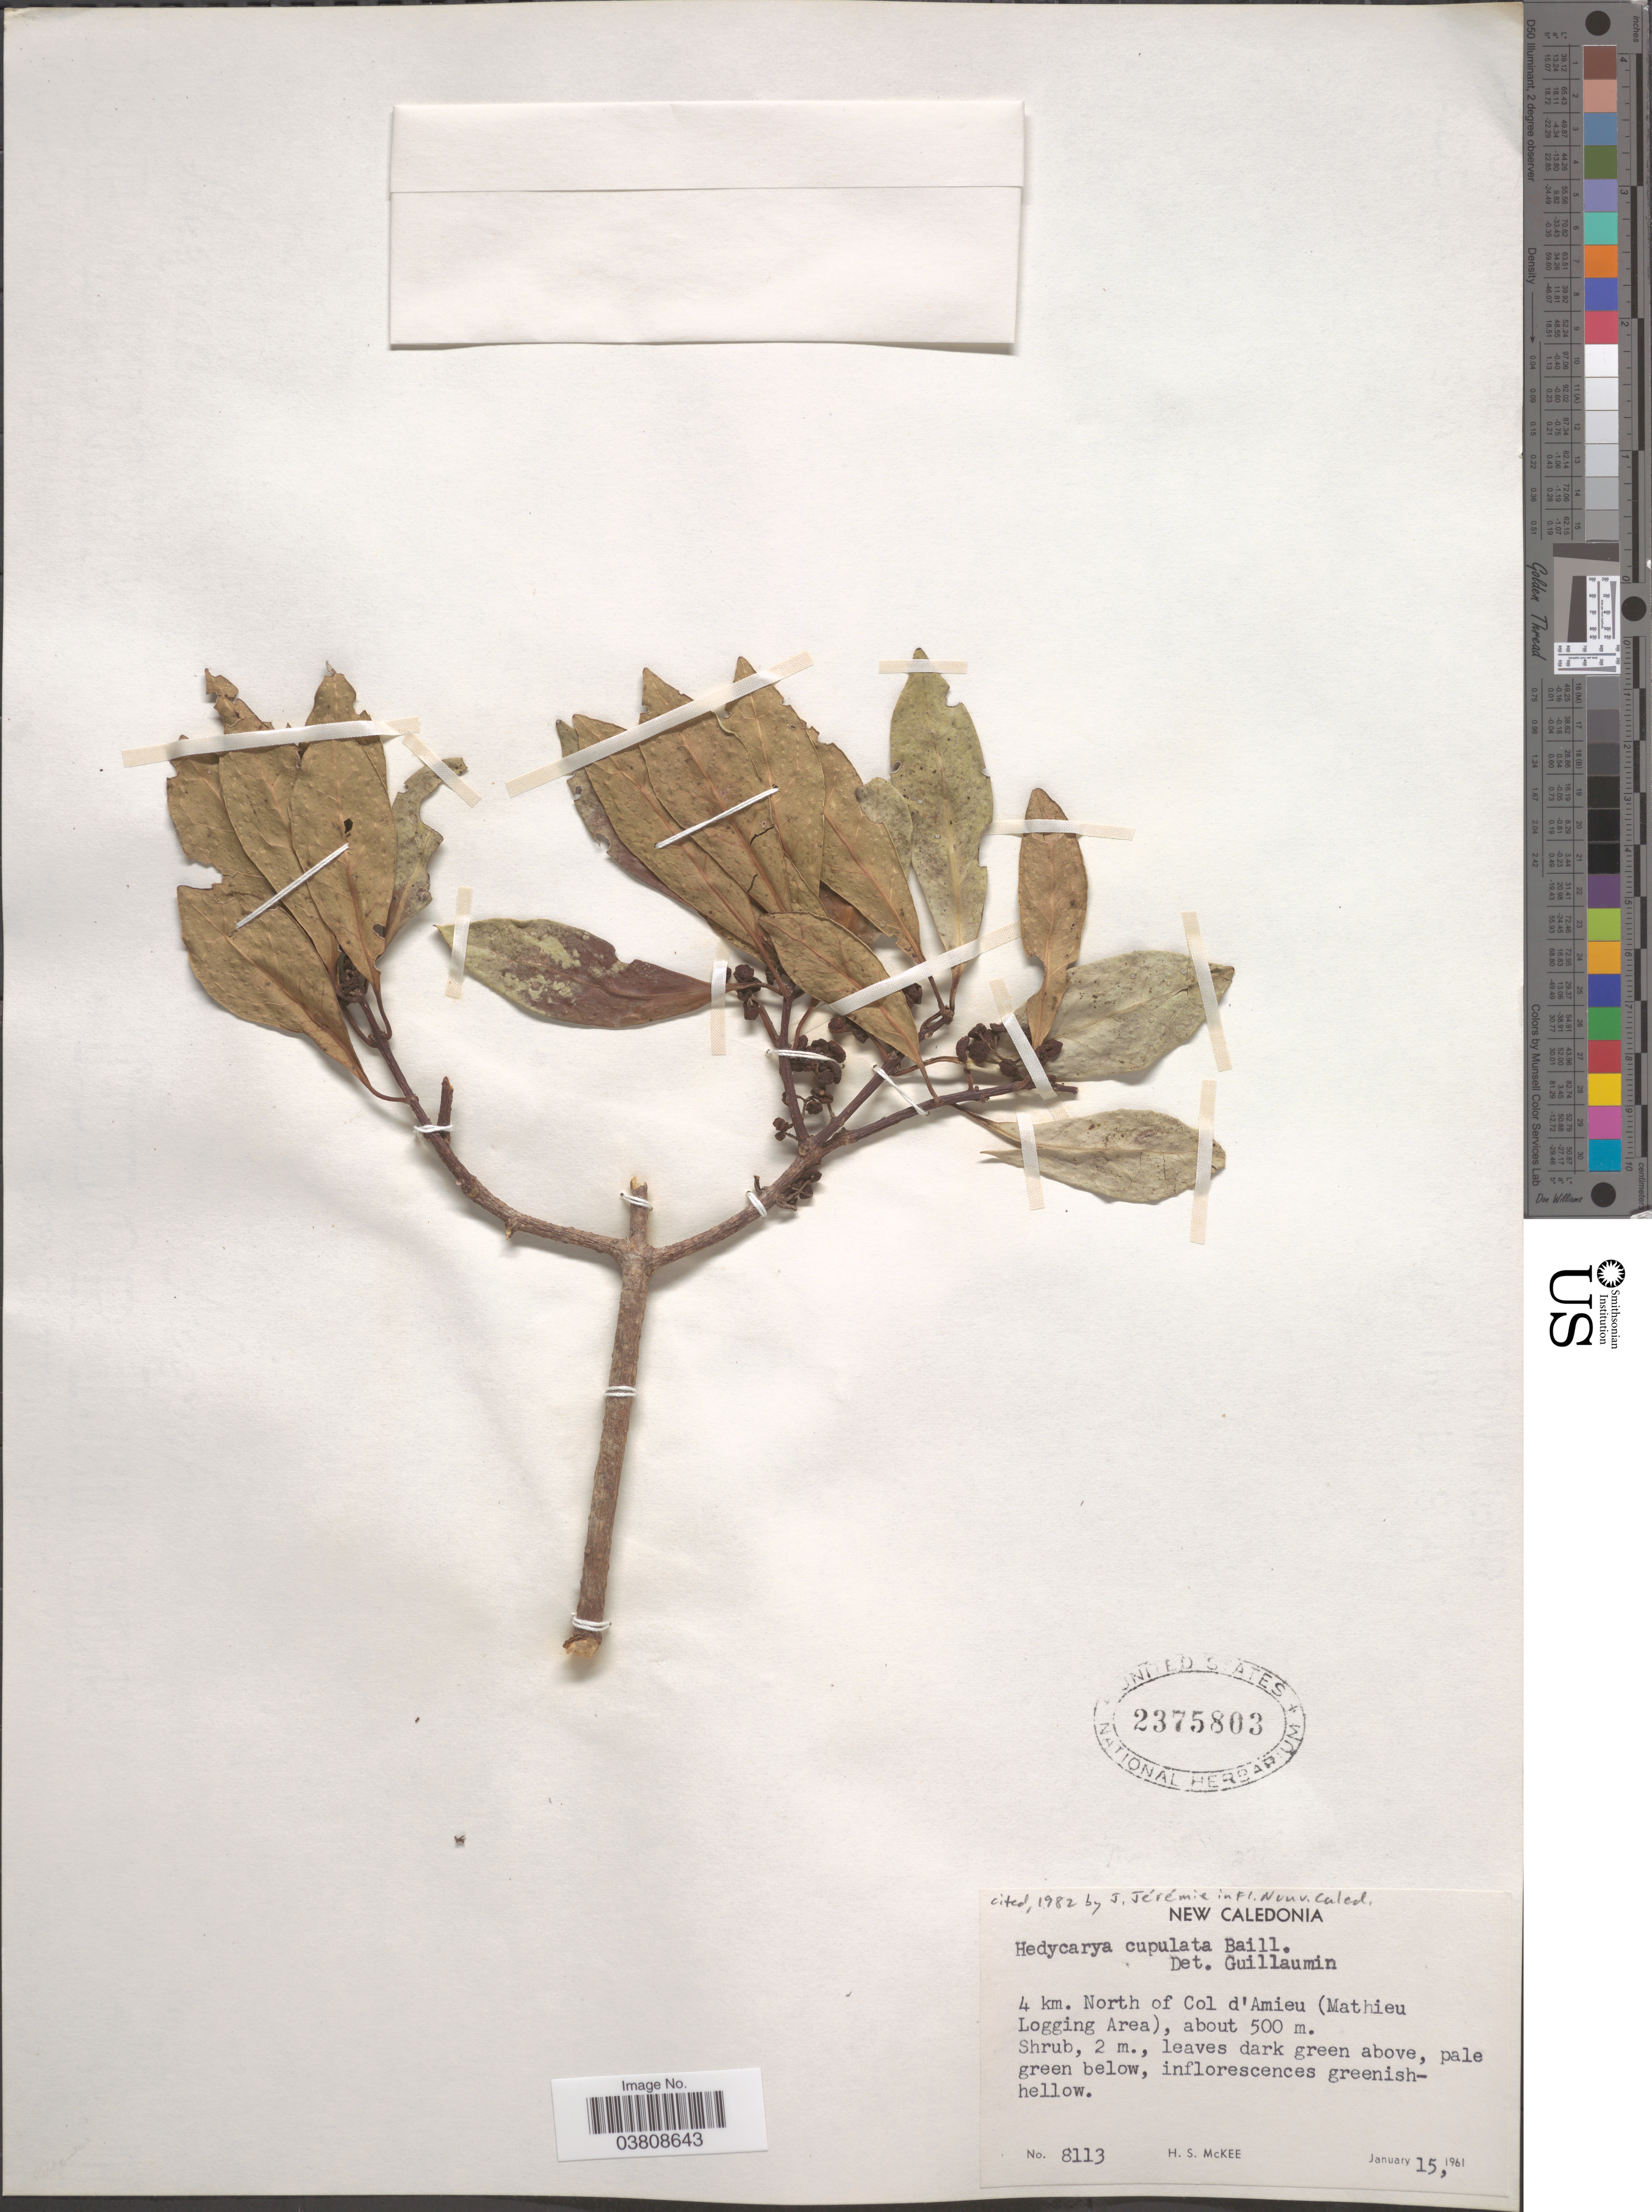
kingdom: Plantae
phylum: Tracheophyta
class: Magnoliopsida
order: Laurales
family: Monimiaceae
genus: Hedycarya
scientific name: Hedycarya cupulata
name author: Baill.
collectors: H. S. McKee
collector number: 8113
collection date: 1961-01-15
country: New Caledonia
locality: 4 km. North of Col d'Amieu (Mathieu Logging Area).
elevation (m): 500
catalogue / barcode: US 2375803